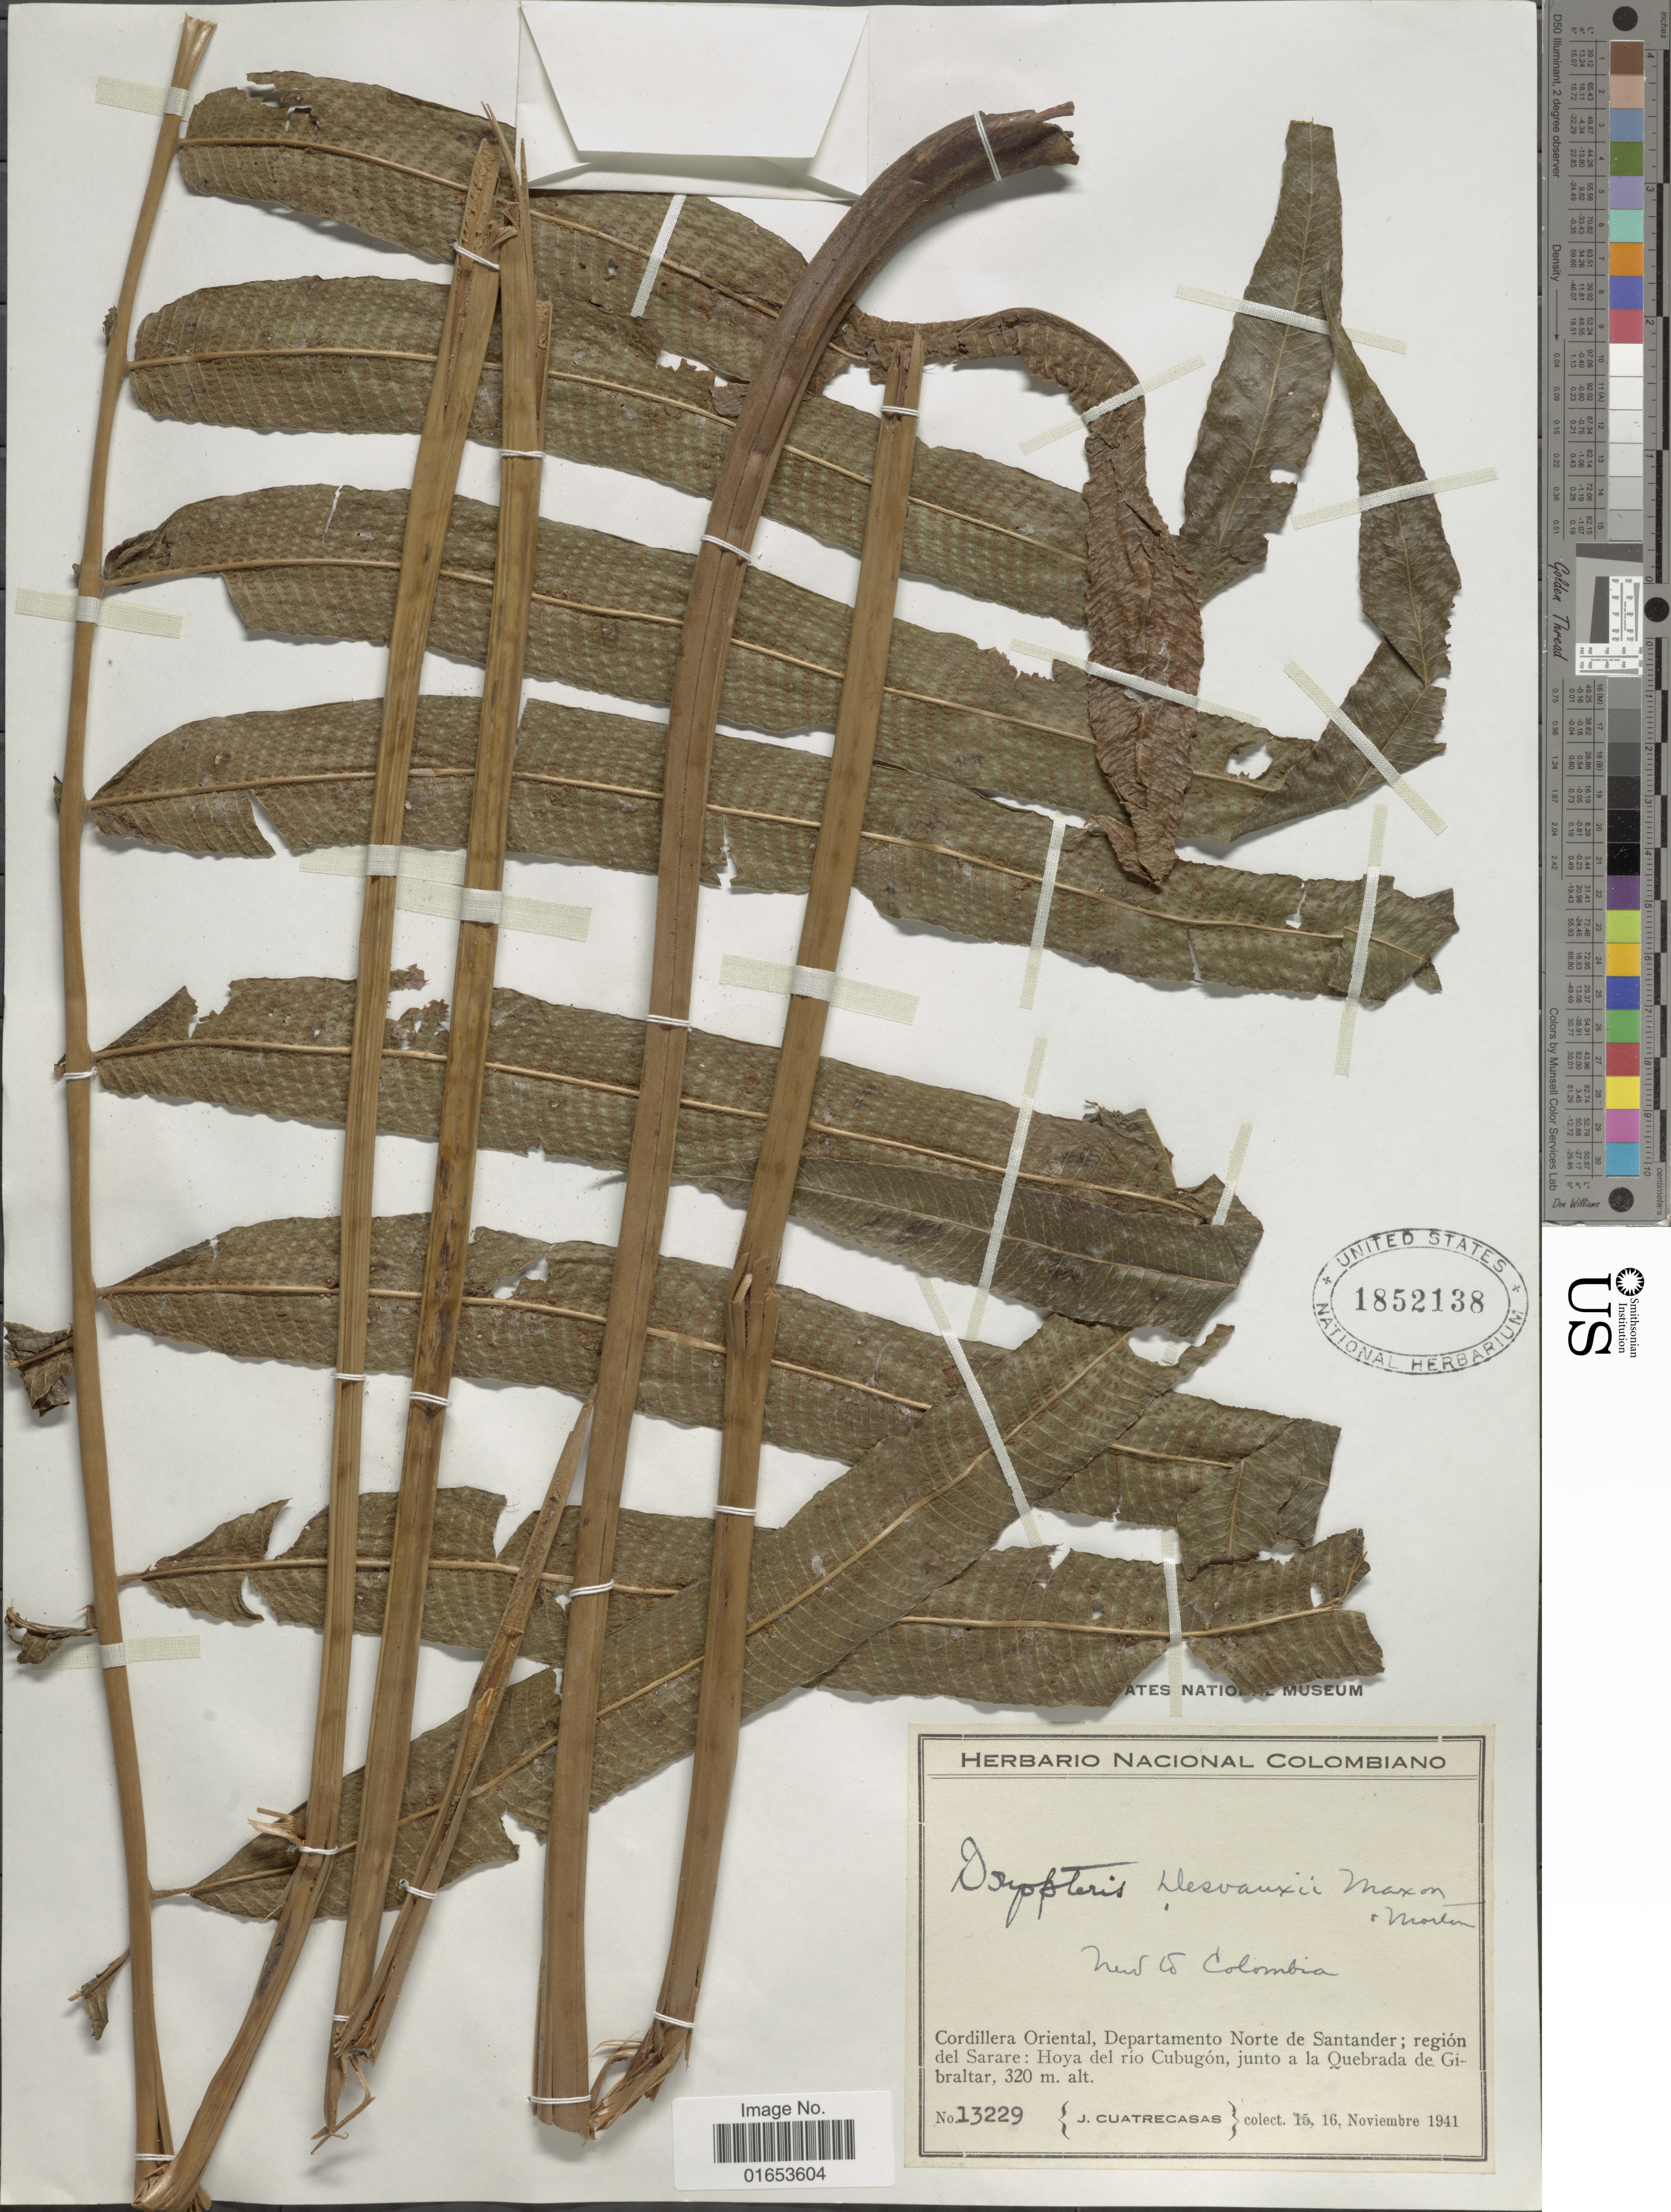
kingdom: Plantae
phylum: Tracheophyta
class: Polypodiopsida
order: Polypodiales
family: Thelypteridaceae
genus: Meniscium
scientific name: Meniscium longifolium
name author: Fée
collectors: J. Cuatrecasas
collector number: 13229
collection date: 1941-11-15/1941-11-16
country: Colombia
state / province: Norte de Santander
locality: Cordillera Oriental; región del Sarare: Hoya del río Cubugón, junto a la Quebrada de Gibraltar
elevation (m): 320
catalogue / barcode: US 1852138